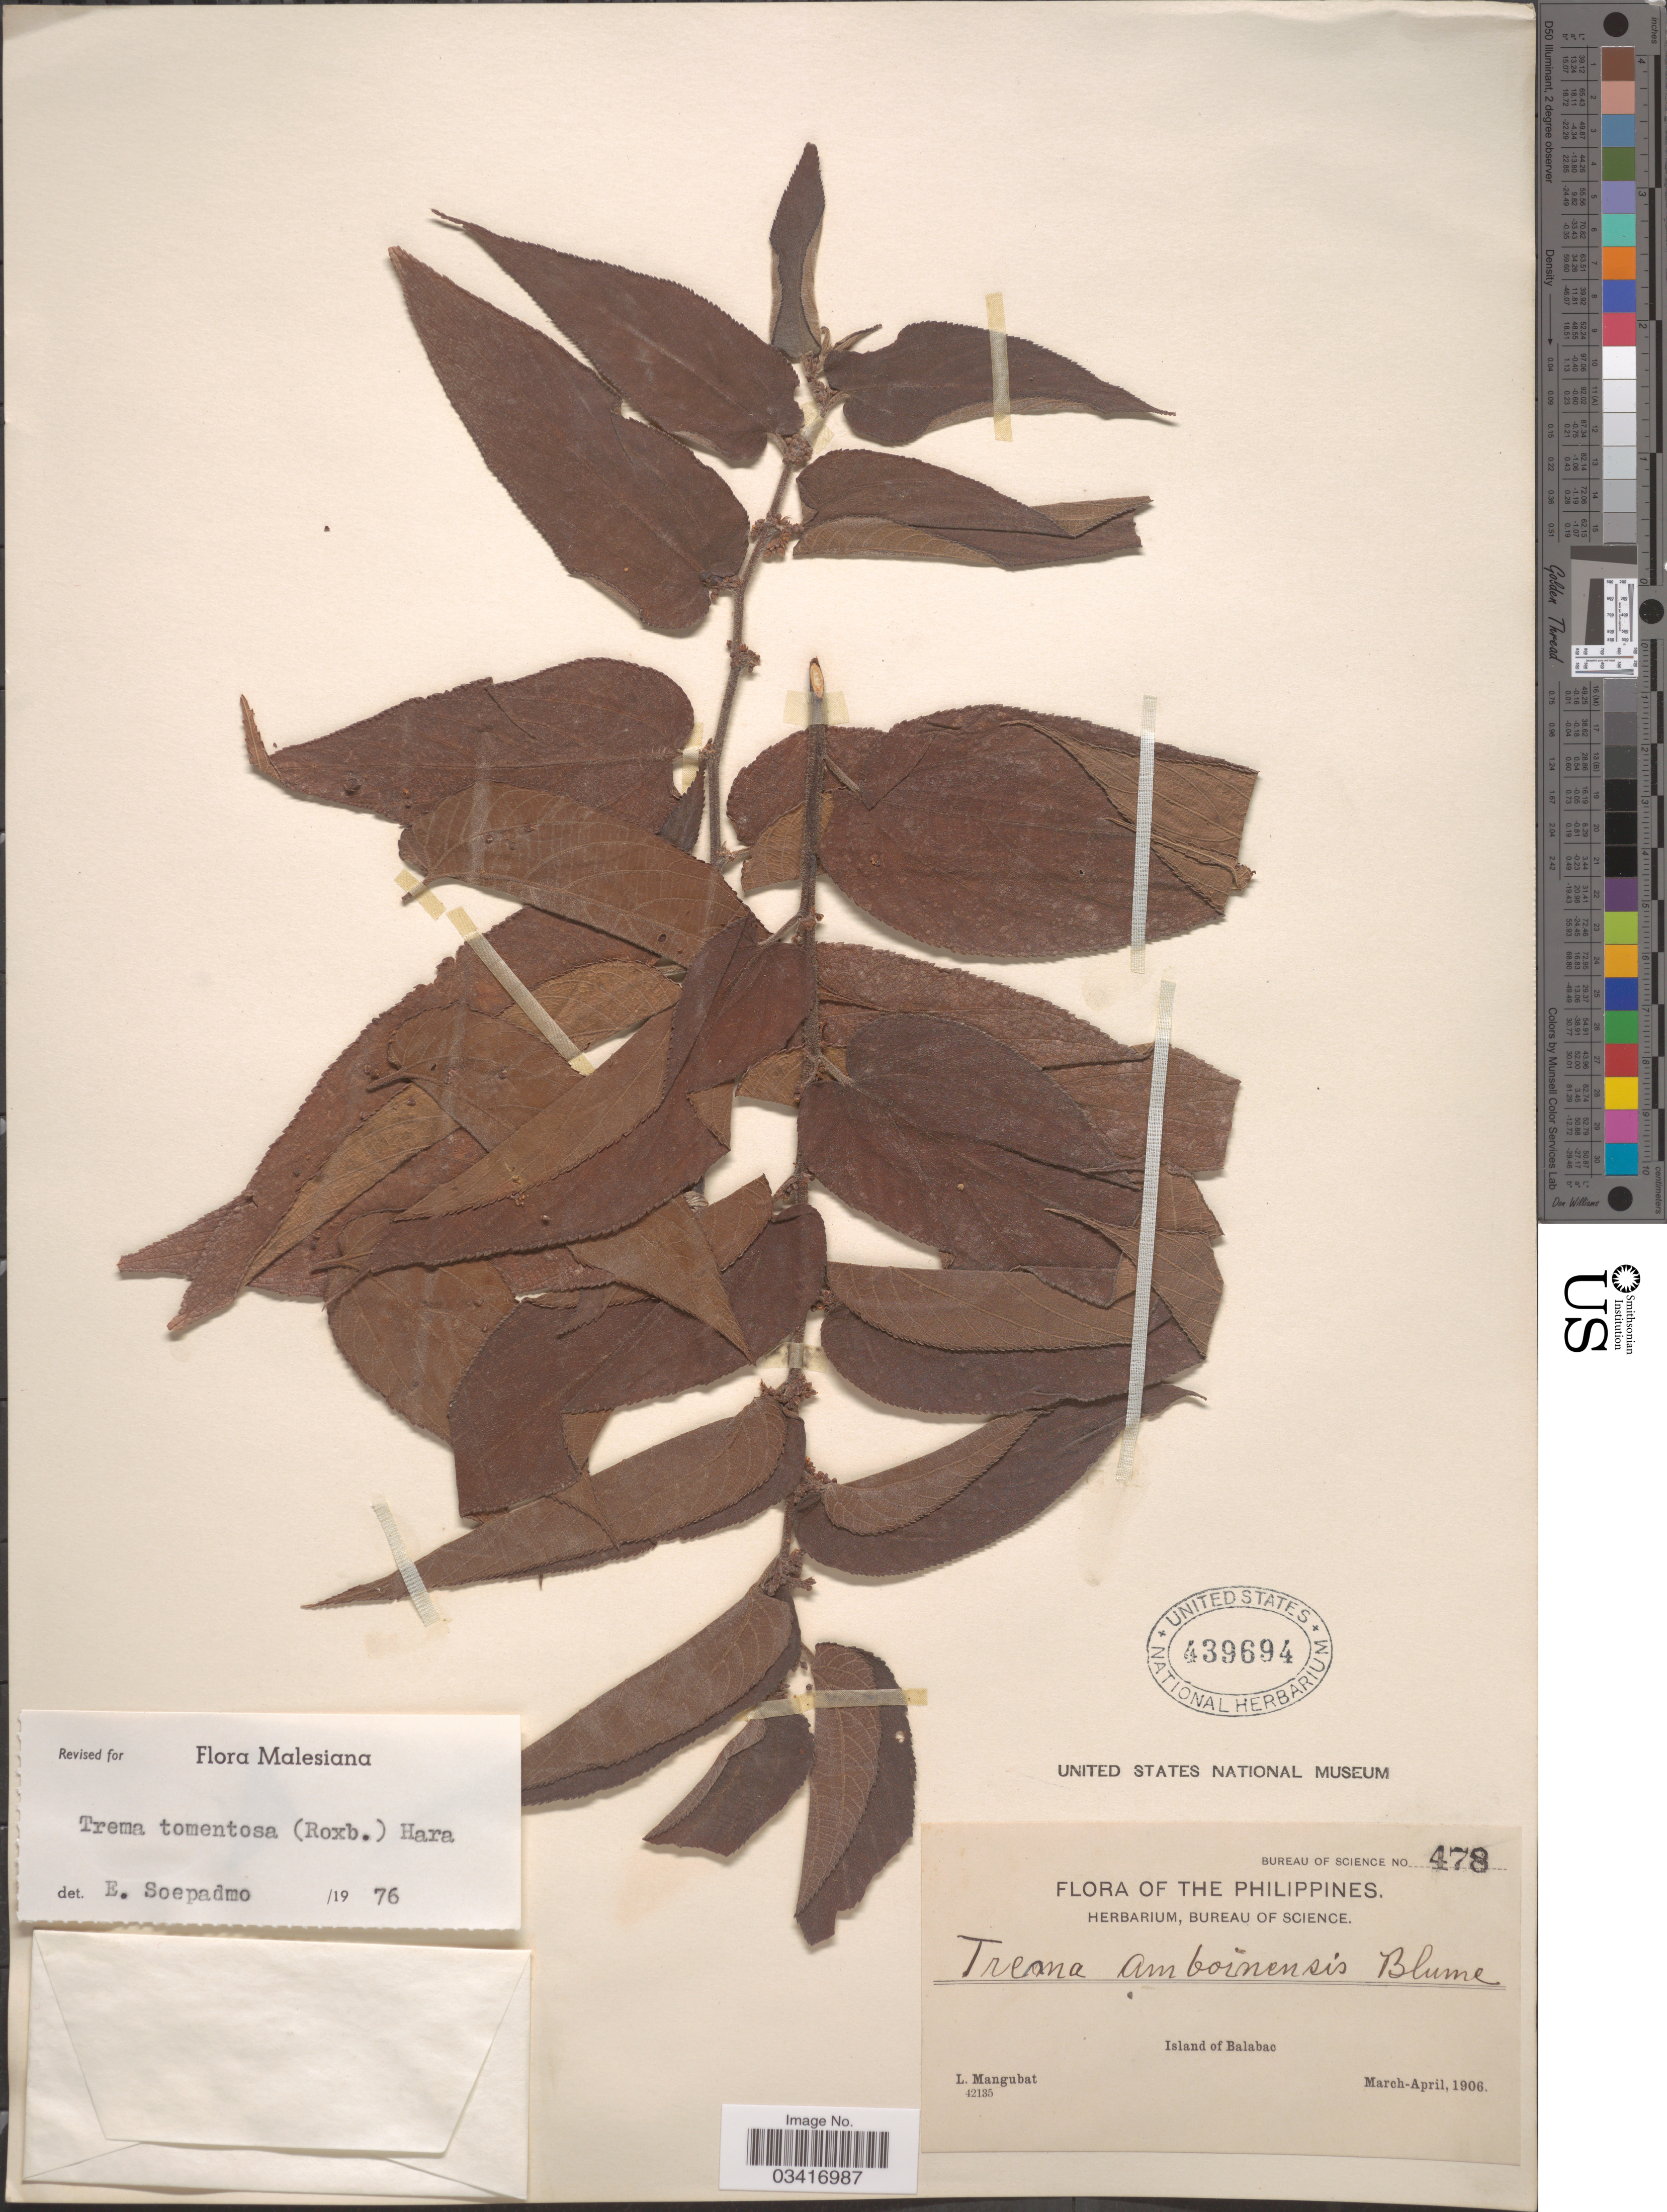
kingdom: Plantae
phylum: Tracheophyta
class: Magnoliopsida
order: Rosales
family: Cannabaceae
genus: Trema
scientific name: Trema tomentosum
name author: (Roxb.) Y. Hara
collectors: L. Mangubat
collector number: Bureau of Science 478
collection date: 1906-03/1906-04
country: Philippines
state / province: Mimaropa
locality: Island of Balabac.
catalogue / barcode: US 439694